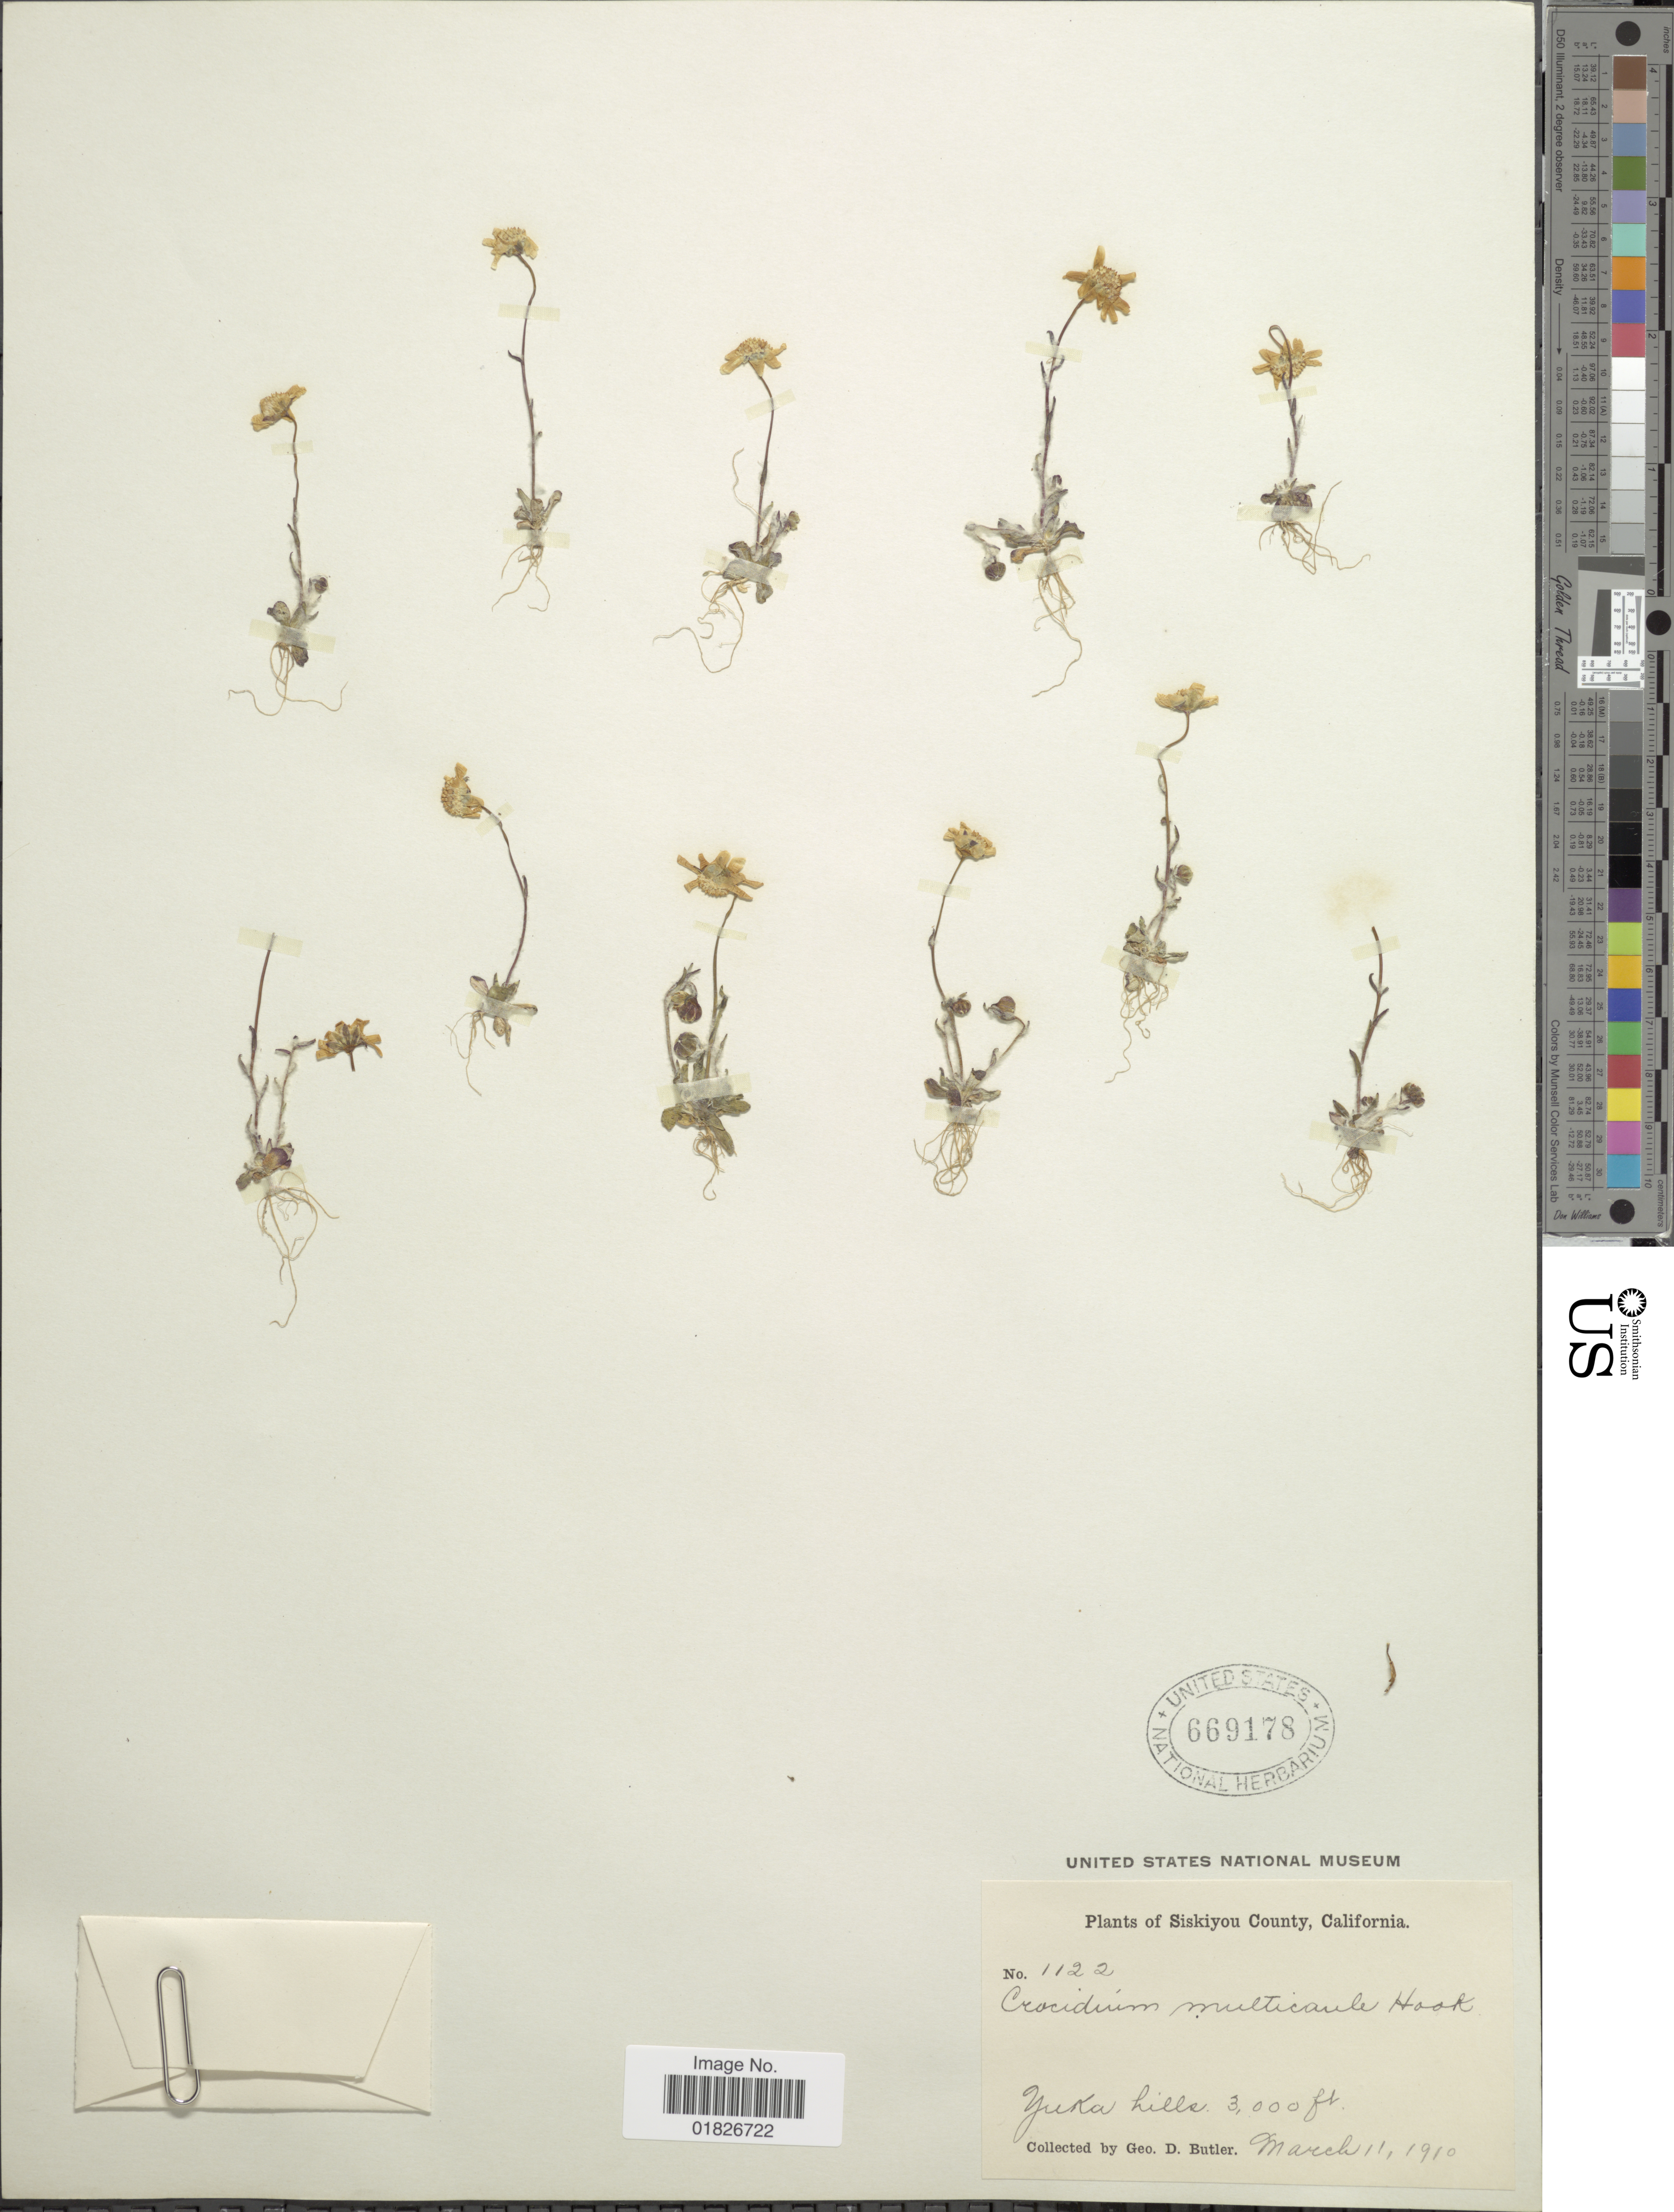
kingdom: Plantae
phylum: Tracheophyta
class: Magnoliopsida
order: Asterales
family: Asteraceae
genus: Crocidium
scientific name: Crocidium multicaule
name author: Hook.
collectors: G. D. Butler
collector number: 1122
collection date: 1910-03-11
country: United States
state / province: California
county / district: Siskiyou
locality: Siskiyou County, Yuka Hills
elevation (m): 914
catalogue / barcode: US 669178